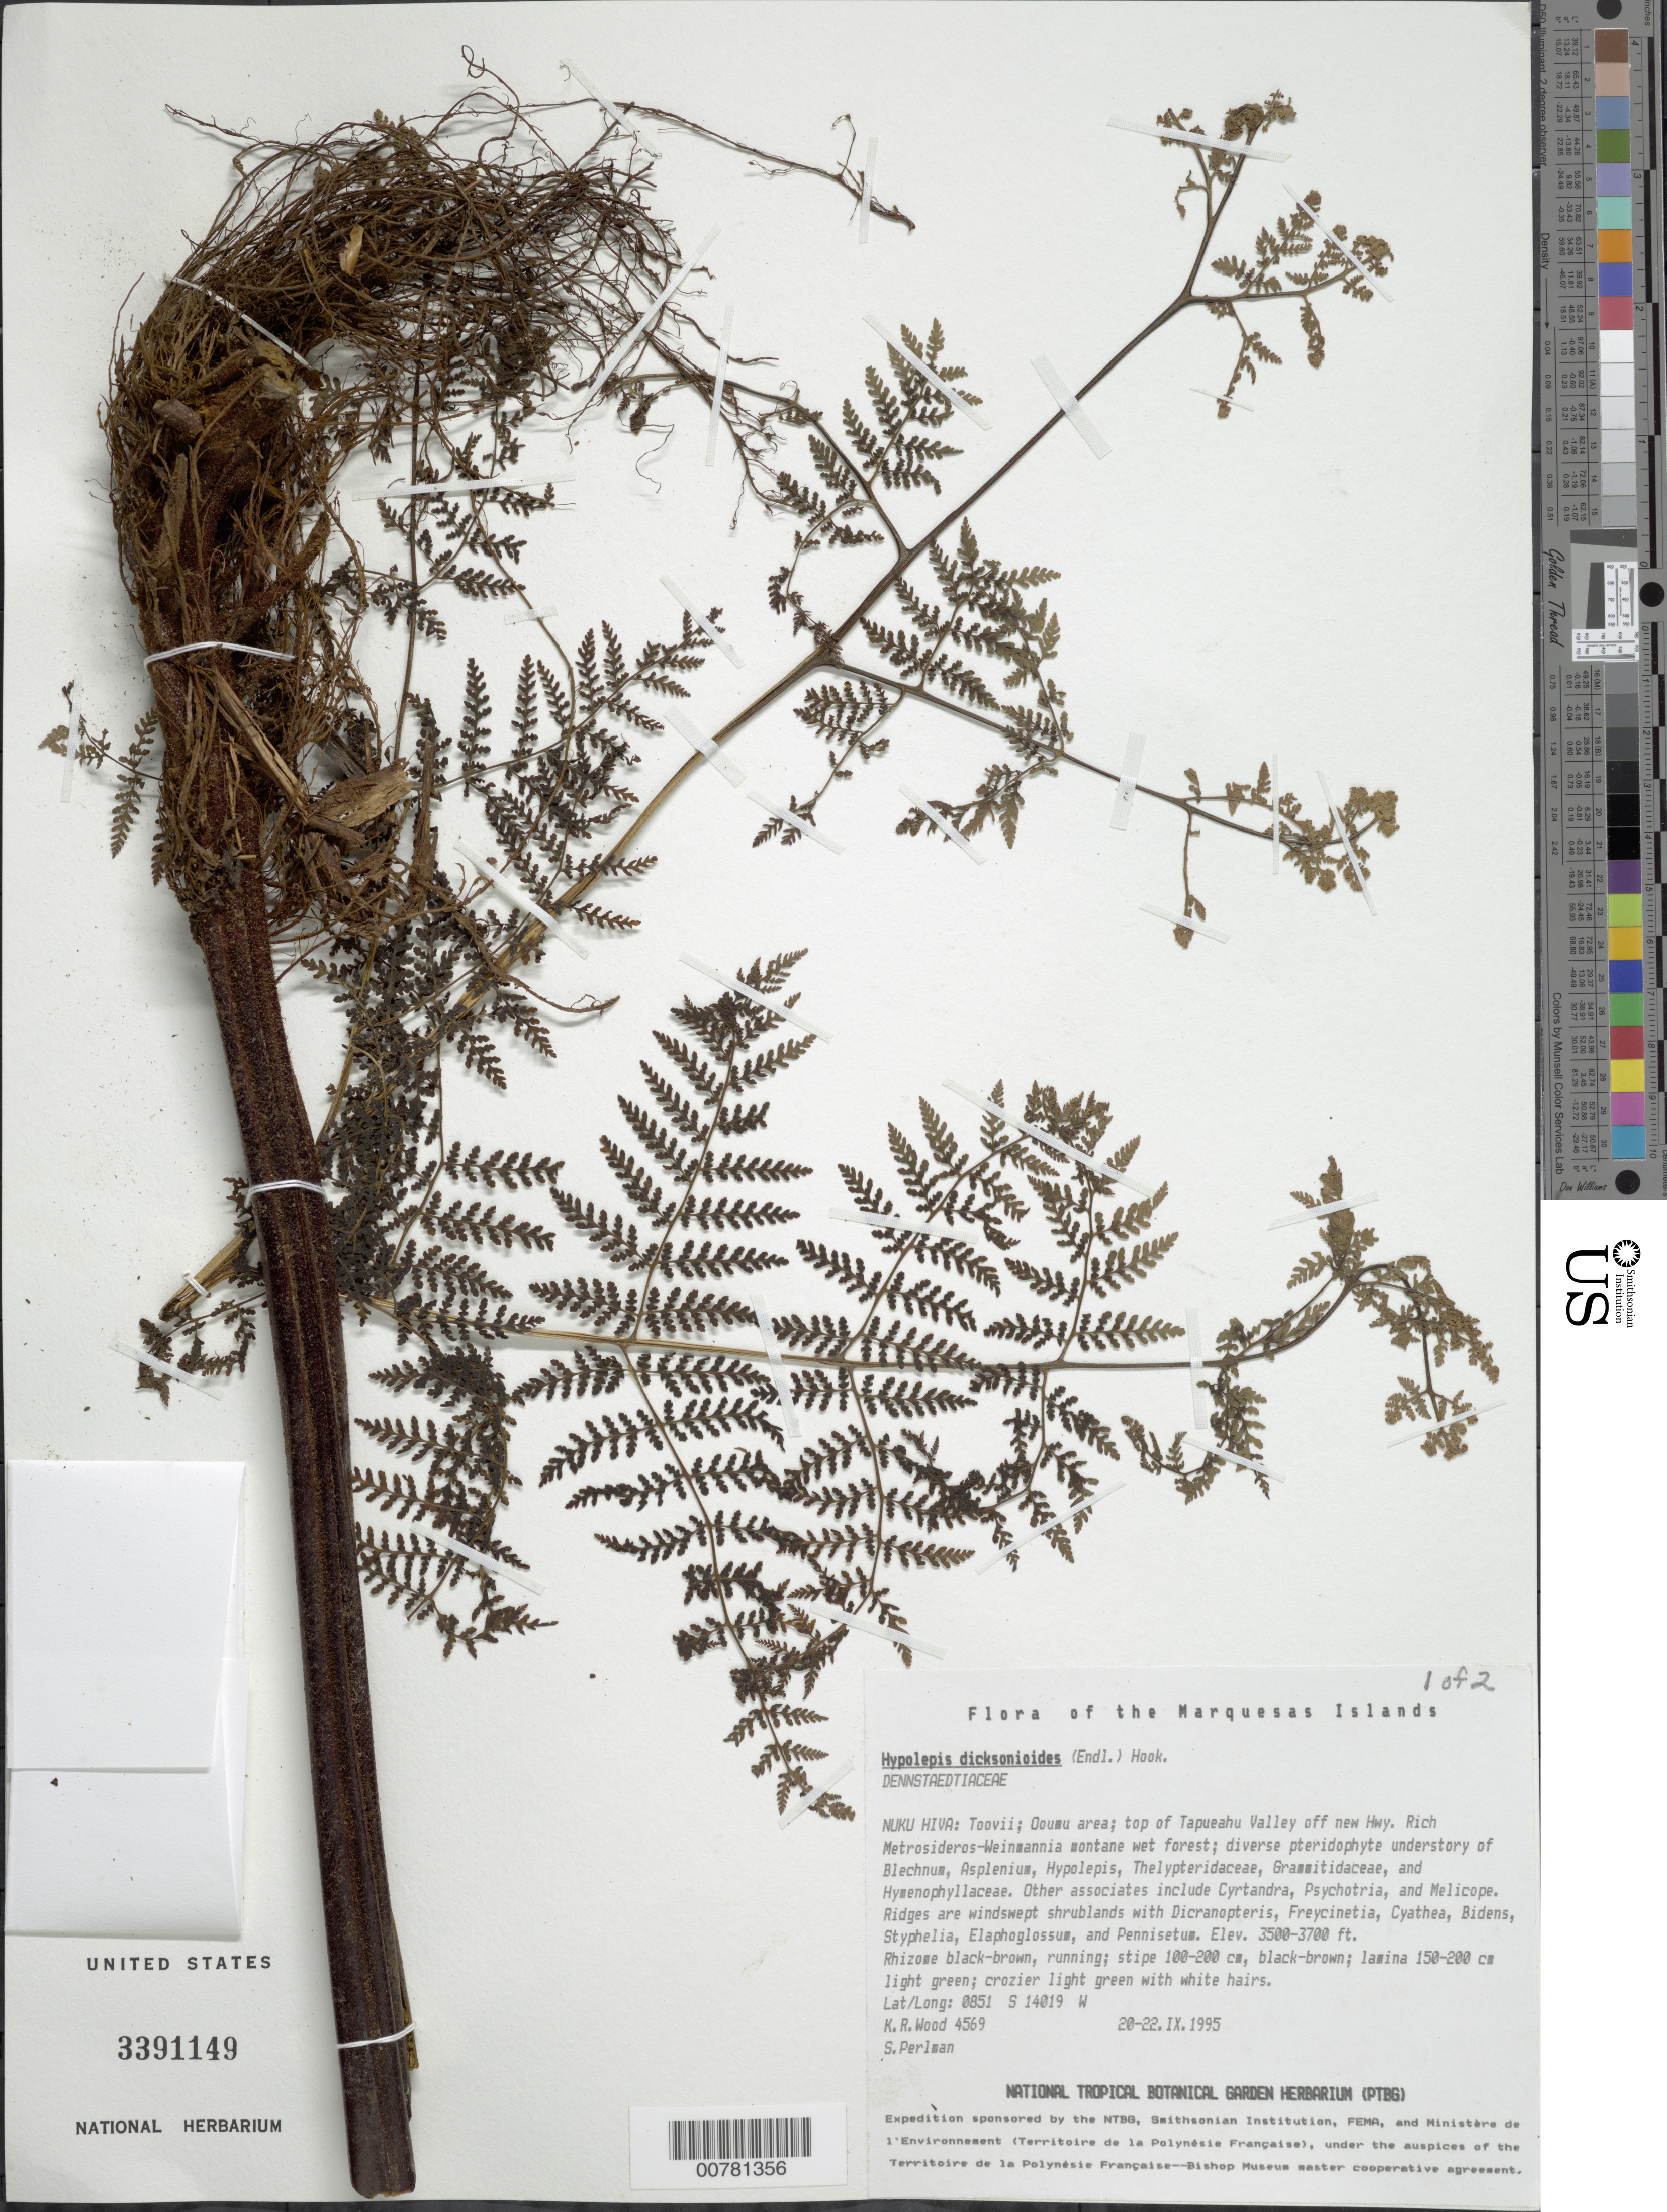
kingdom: Plantae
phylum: Tracheophyta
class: Polypodiopsida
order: Polypodiales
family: Dennstaedtiaceae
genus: Hypolepis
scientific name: Hypolepis dicksonioides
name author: (Endl.) Hook.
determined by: Wood, Kenneth R.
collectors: K. R. Wood & S. P. Perlman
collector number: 4569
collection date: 1995-09-20/1995-09-22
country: French Polynesia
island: Nuku Hiva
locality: Toovii, Ooumu area, top of Tapueahu Valley off new hwy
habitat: Rich Metrosideros - Weinmannia montane wet forests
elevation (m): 1067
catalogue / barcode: US 3391149